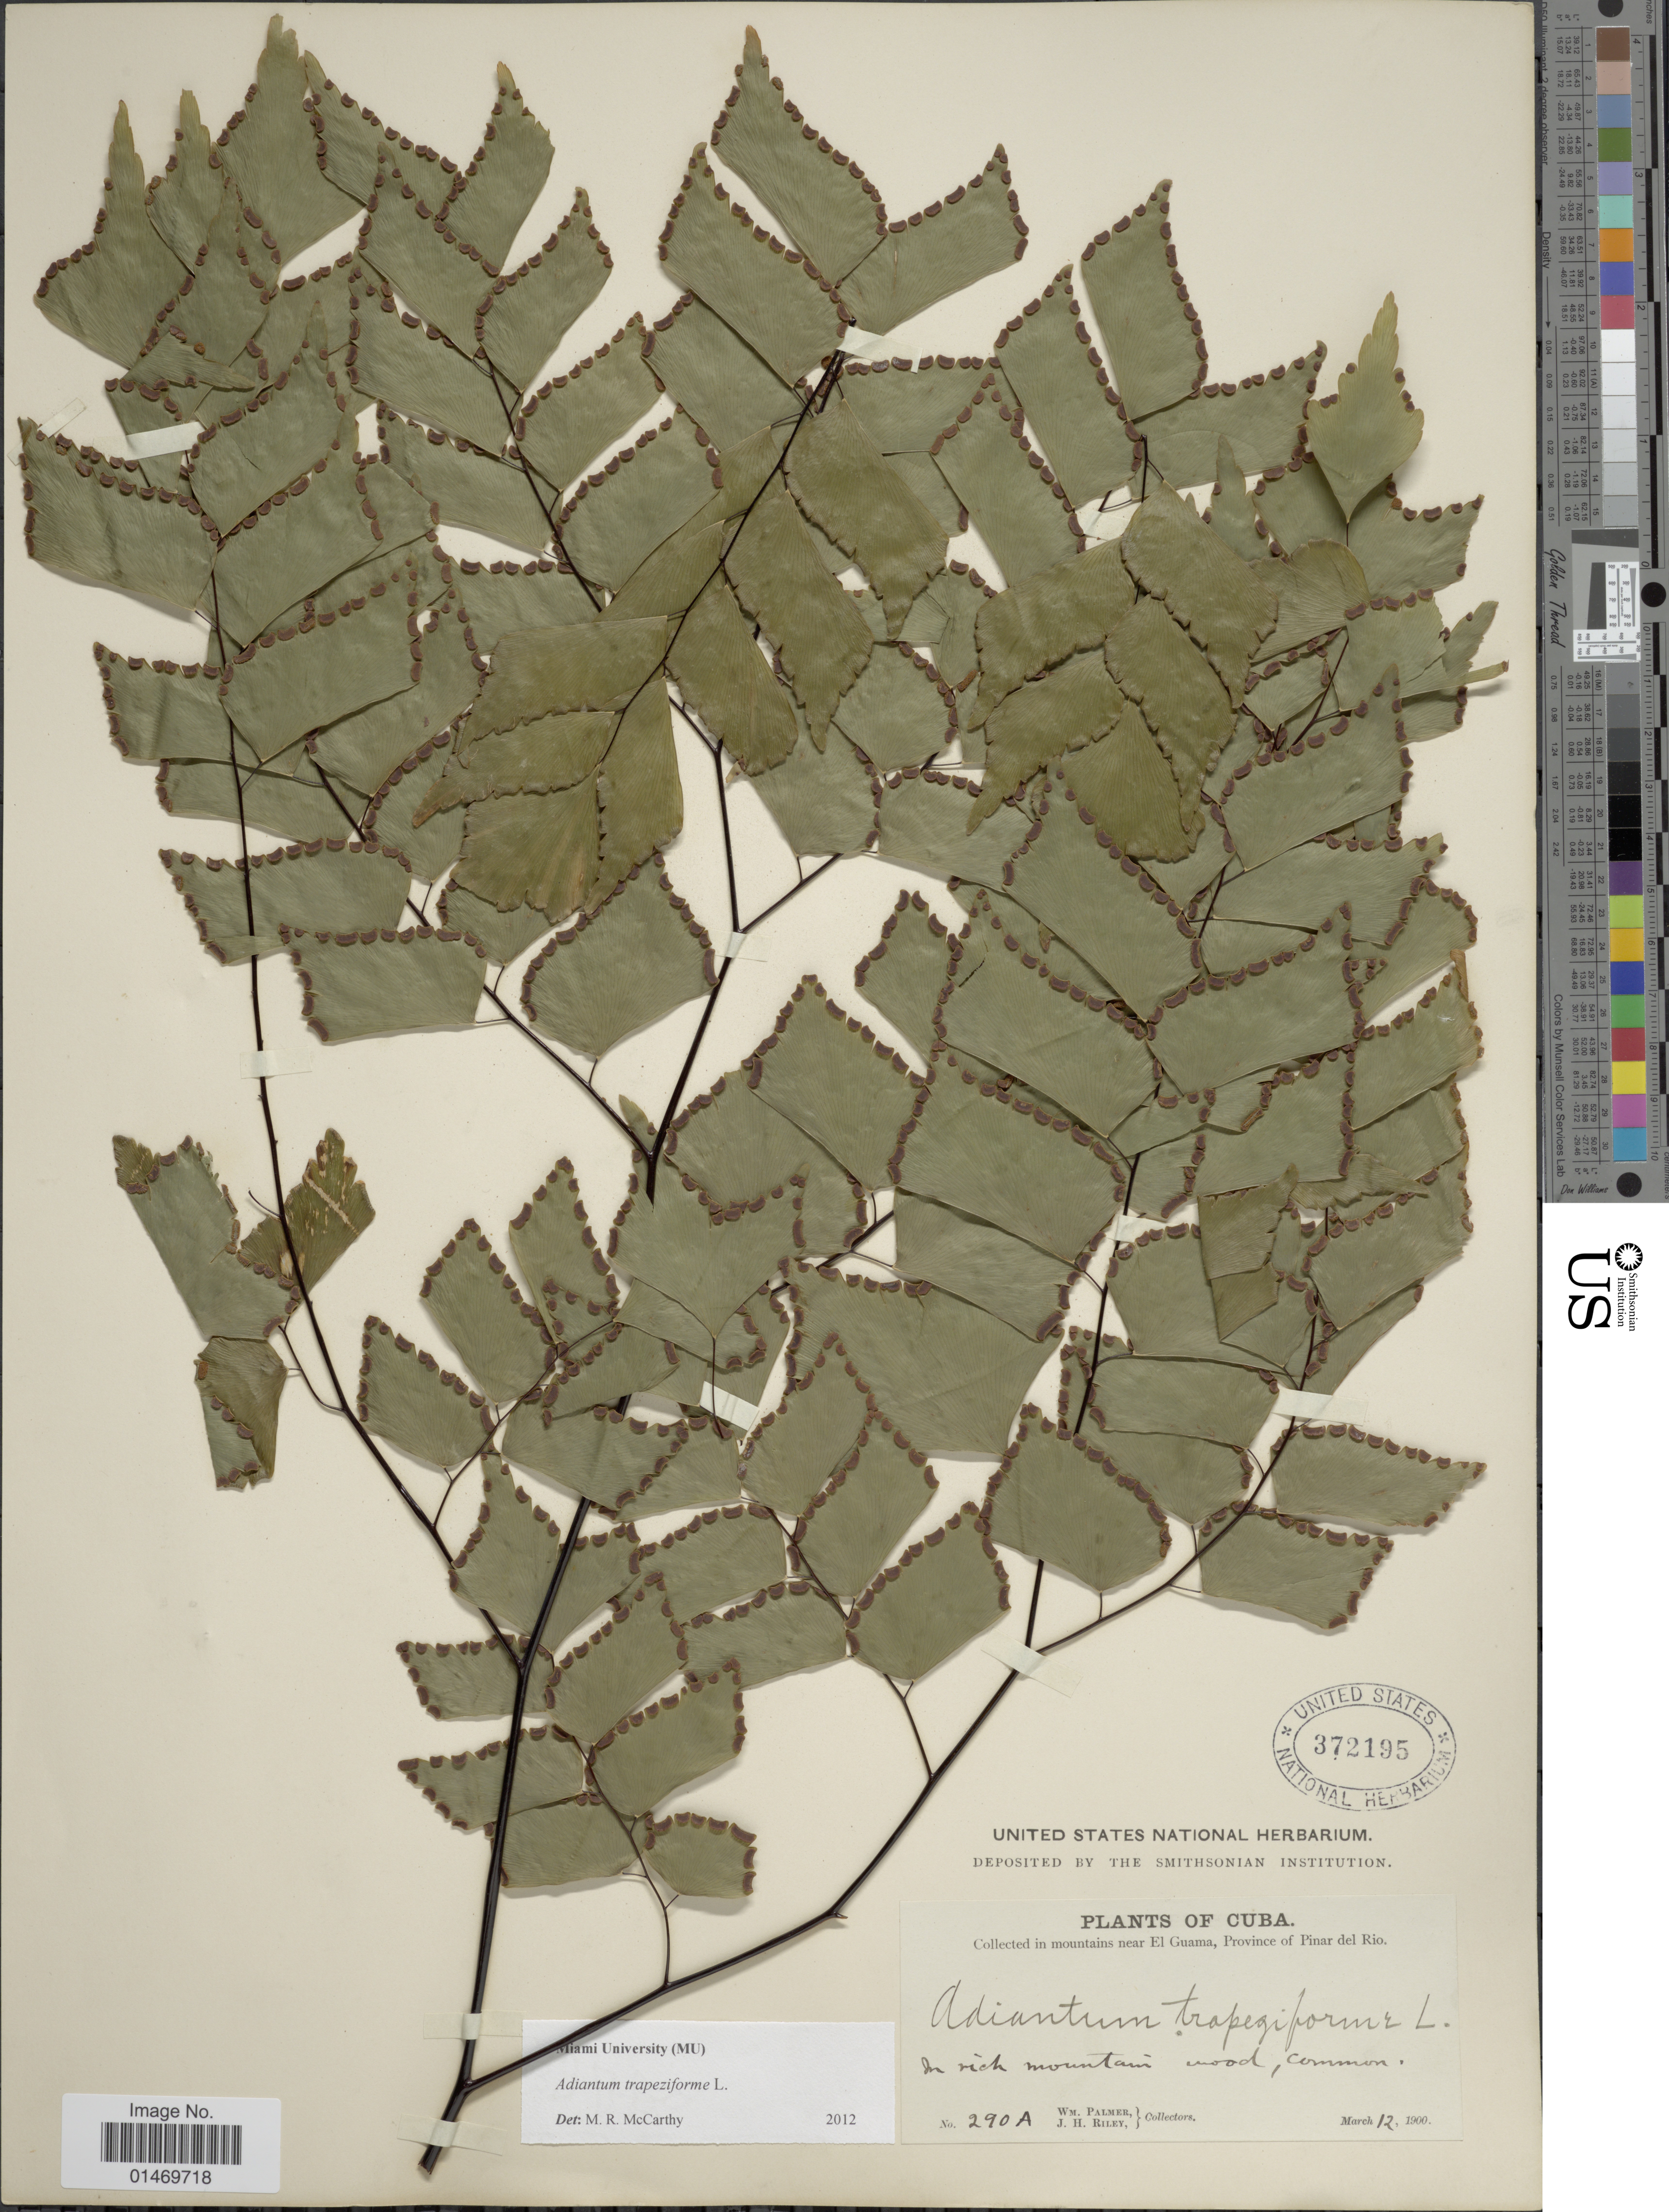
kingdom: Plantae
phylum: Tracheophyta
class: Polypodiopsida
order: Polypodiales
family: Pteridaceae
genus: Adiantum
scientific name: Adiantum trapeziforme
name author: L.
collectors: W. Palmer & J. H. Riley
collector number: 290a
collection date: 1900-03-12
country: Cuba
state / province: Pinar del Río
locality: Cuba, mountains near El Guama.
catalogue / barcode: US 372195